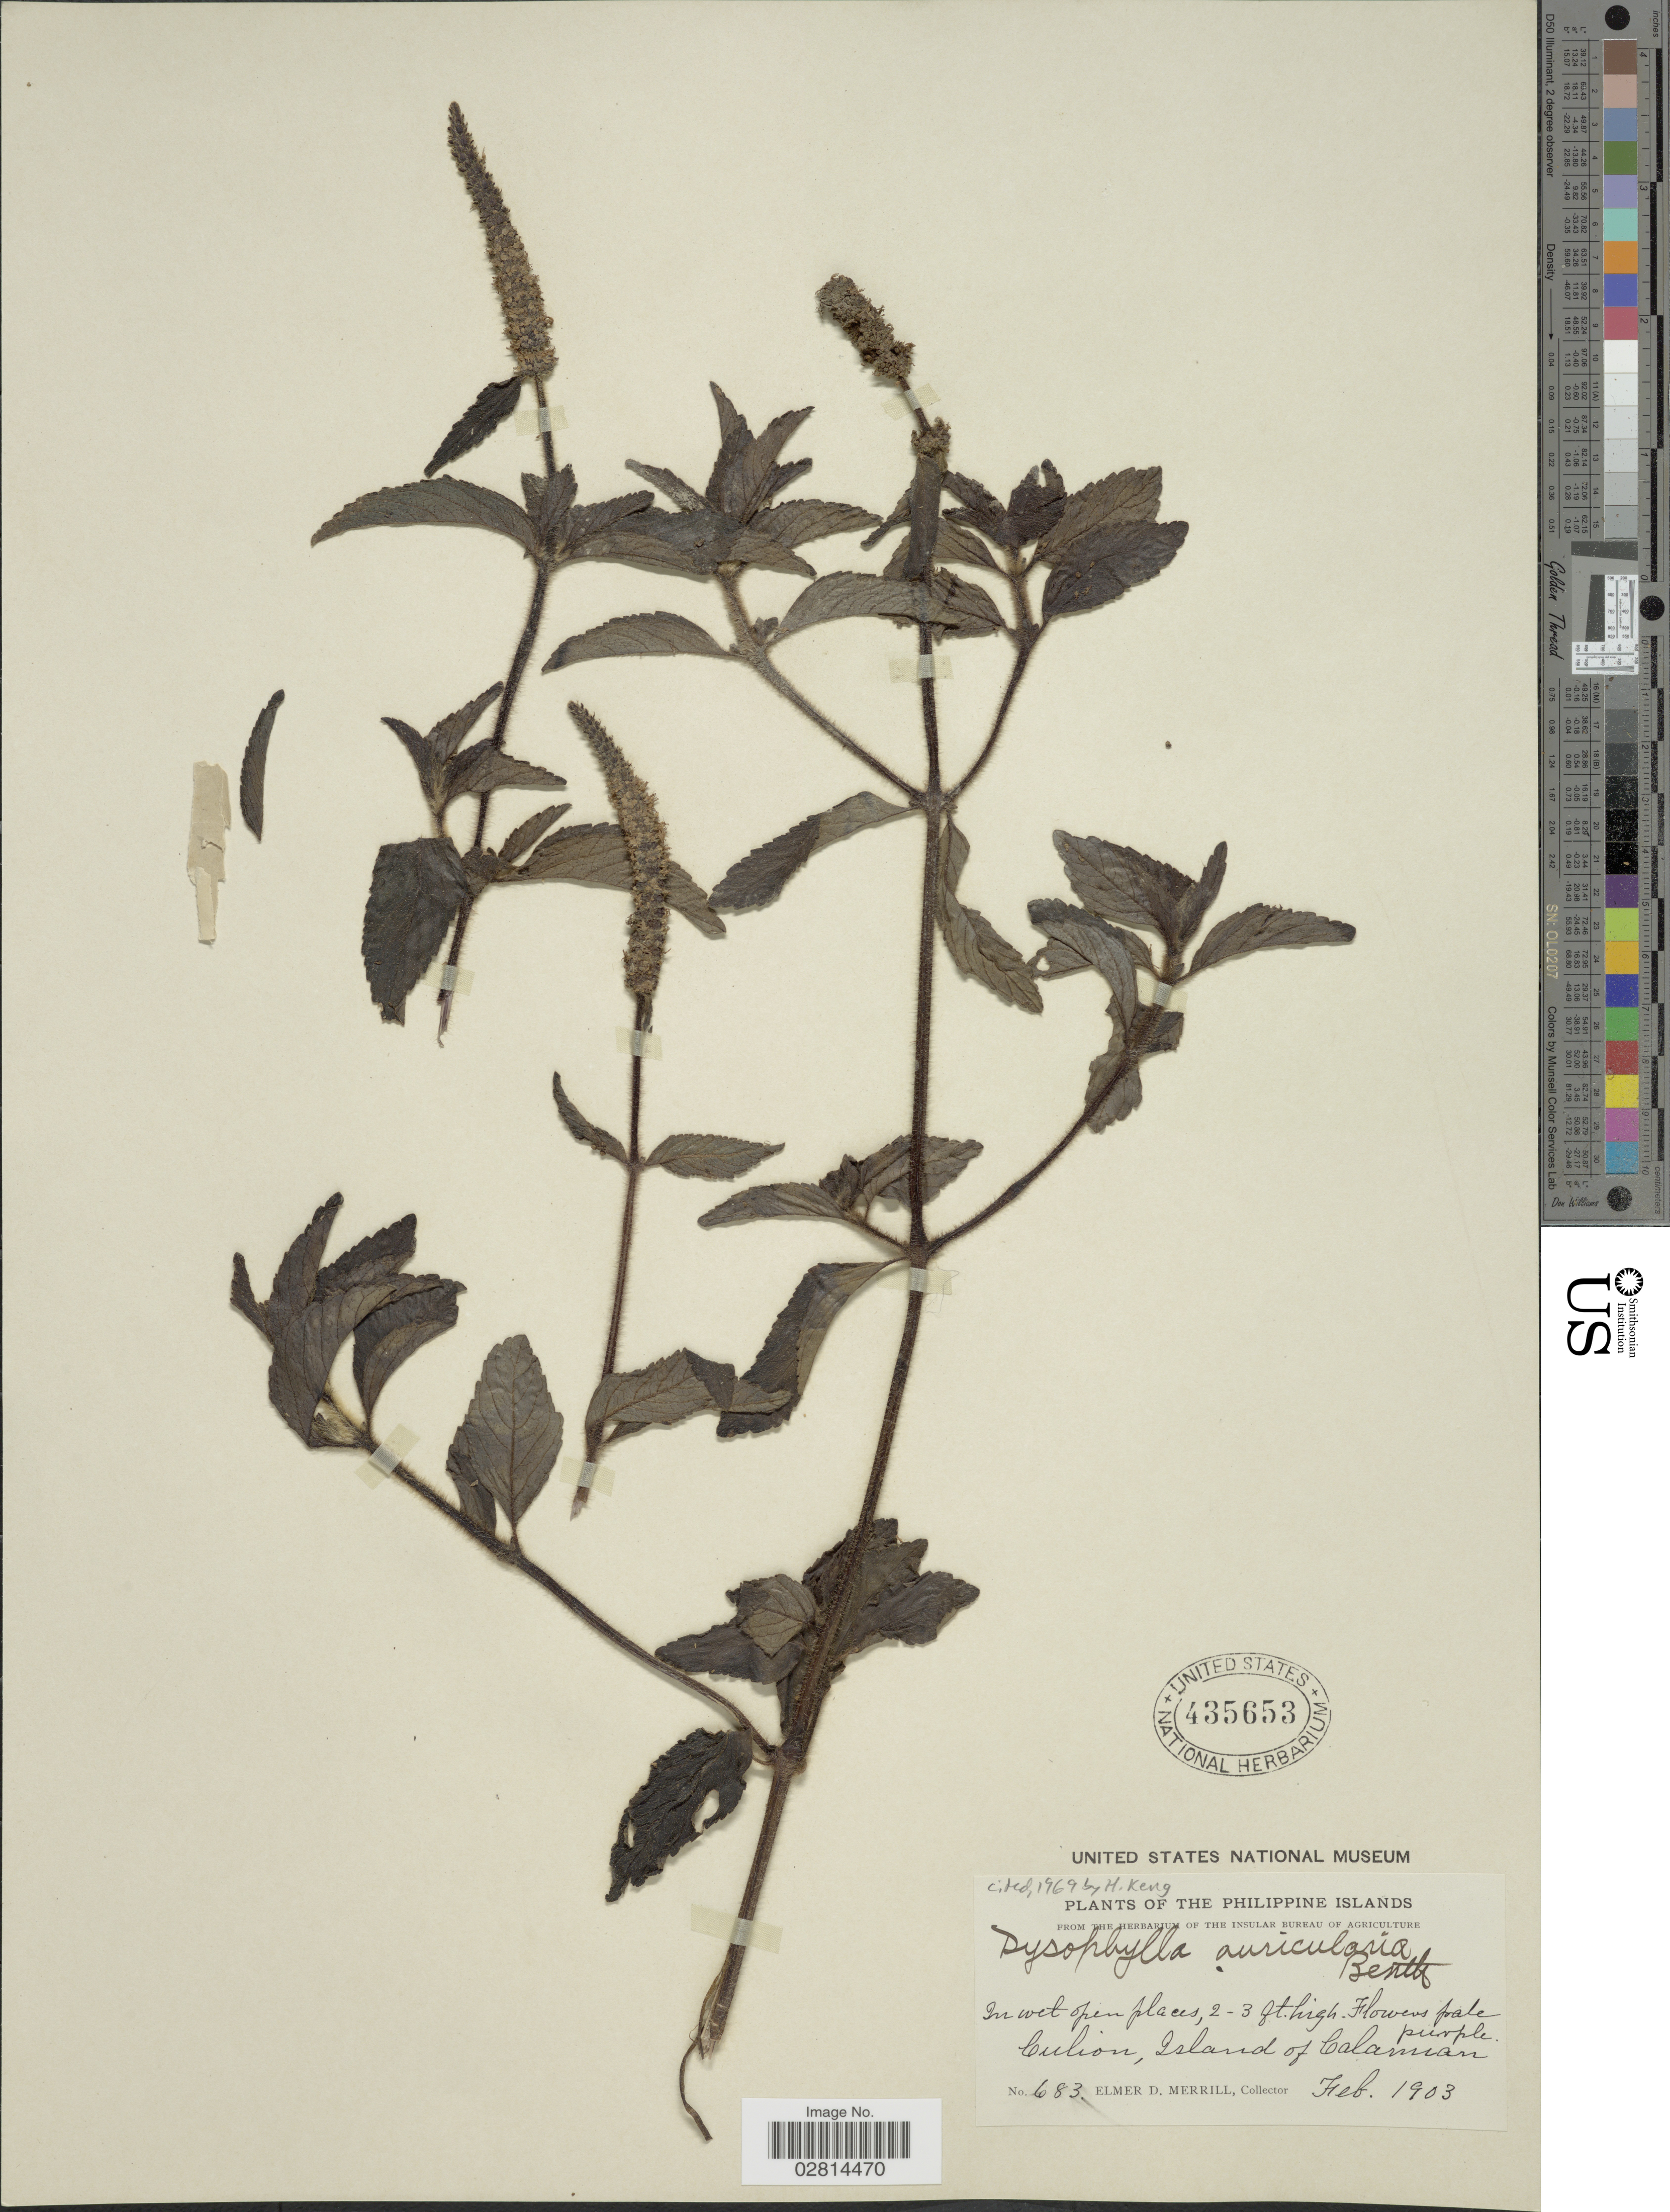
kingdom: Plantae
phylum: Tracheophyta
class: Magnoliopsida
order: Lamiales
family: Lamiaceae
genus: Pogostemon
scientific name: Pogostemon auricularius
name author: (L.) Hassk.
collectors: E. D. Merrill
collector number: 683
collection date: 1903-02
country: Philippines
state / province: Mimaropa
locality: Culion, Island of Calamian. Philippine Islands.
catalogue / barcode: US 435653